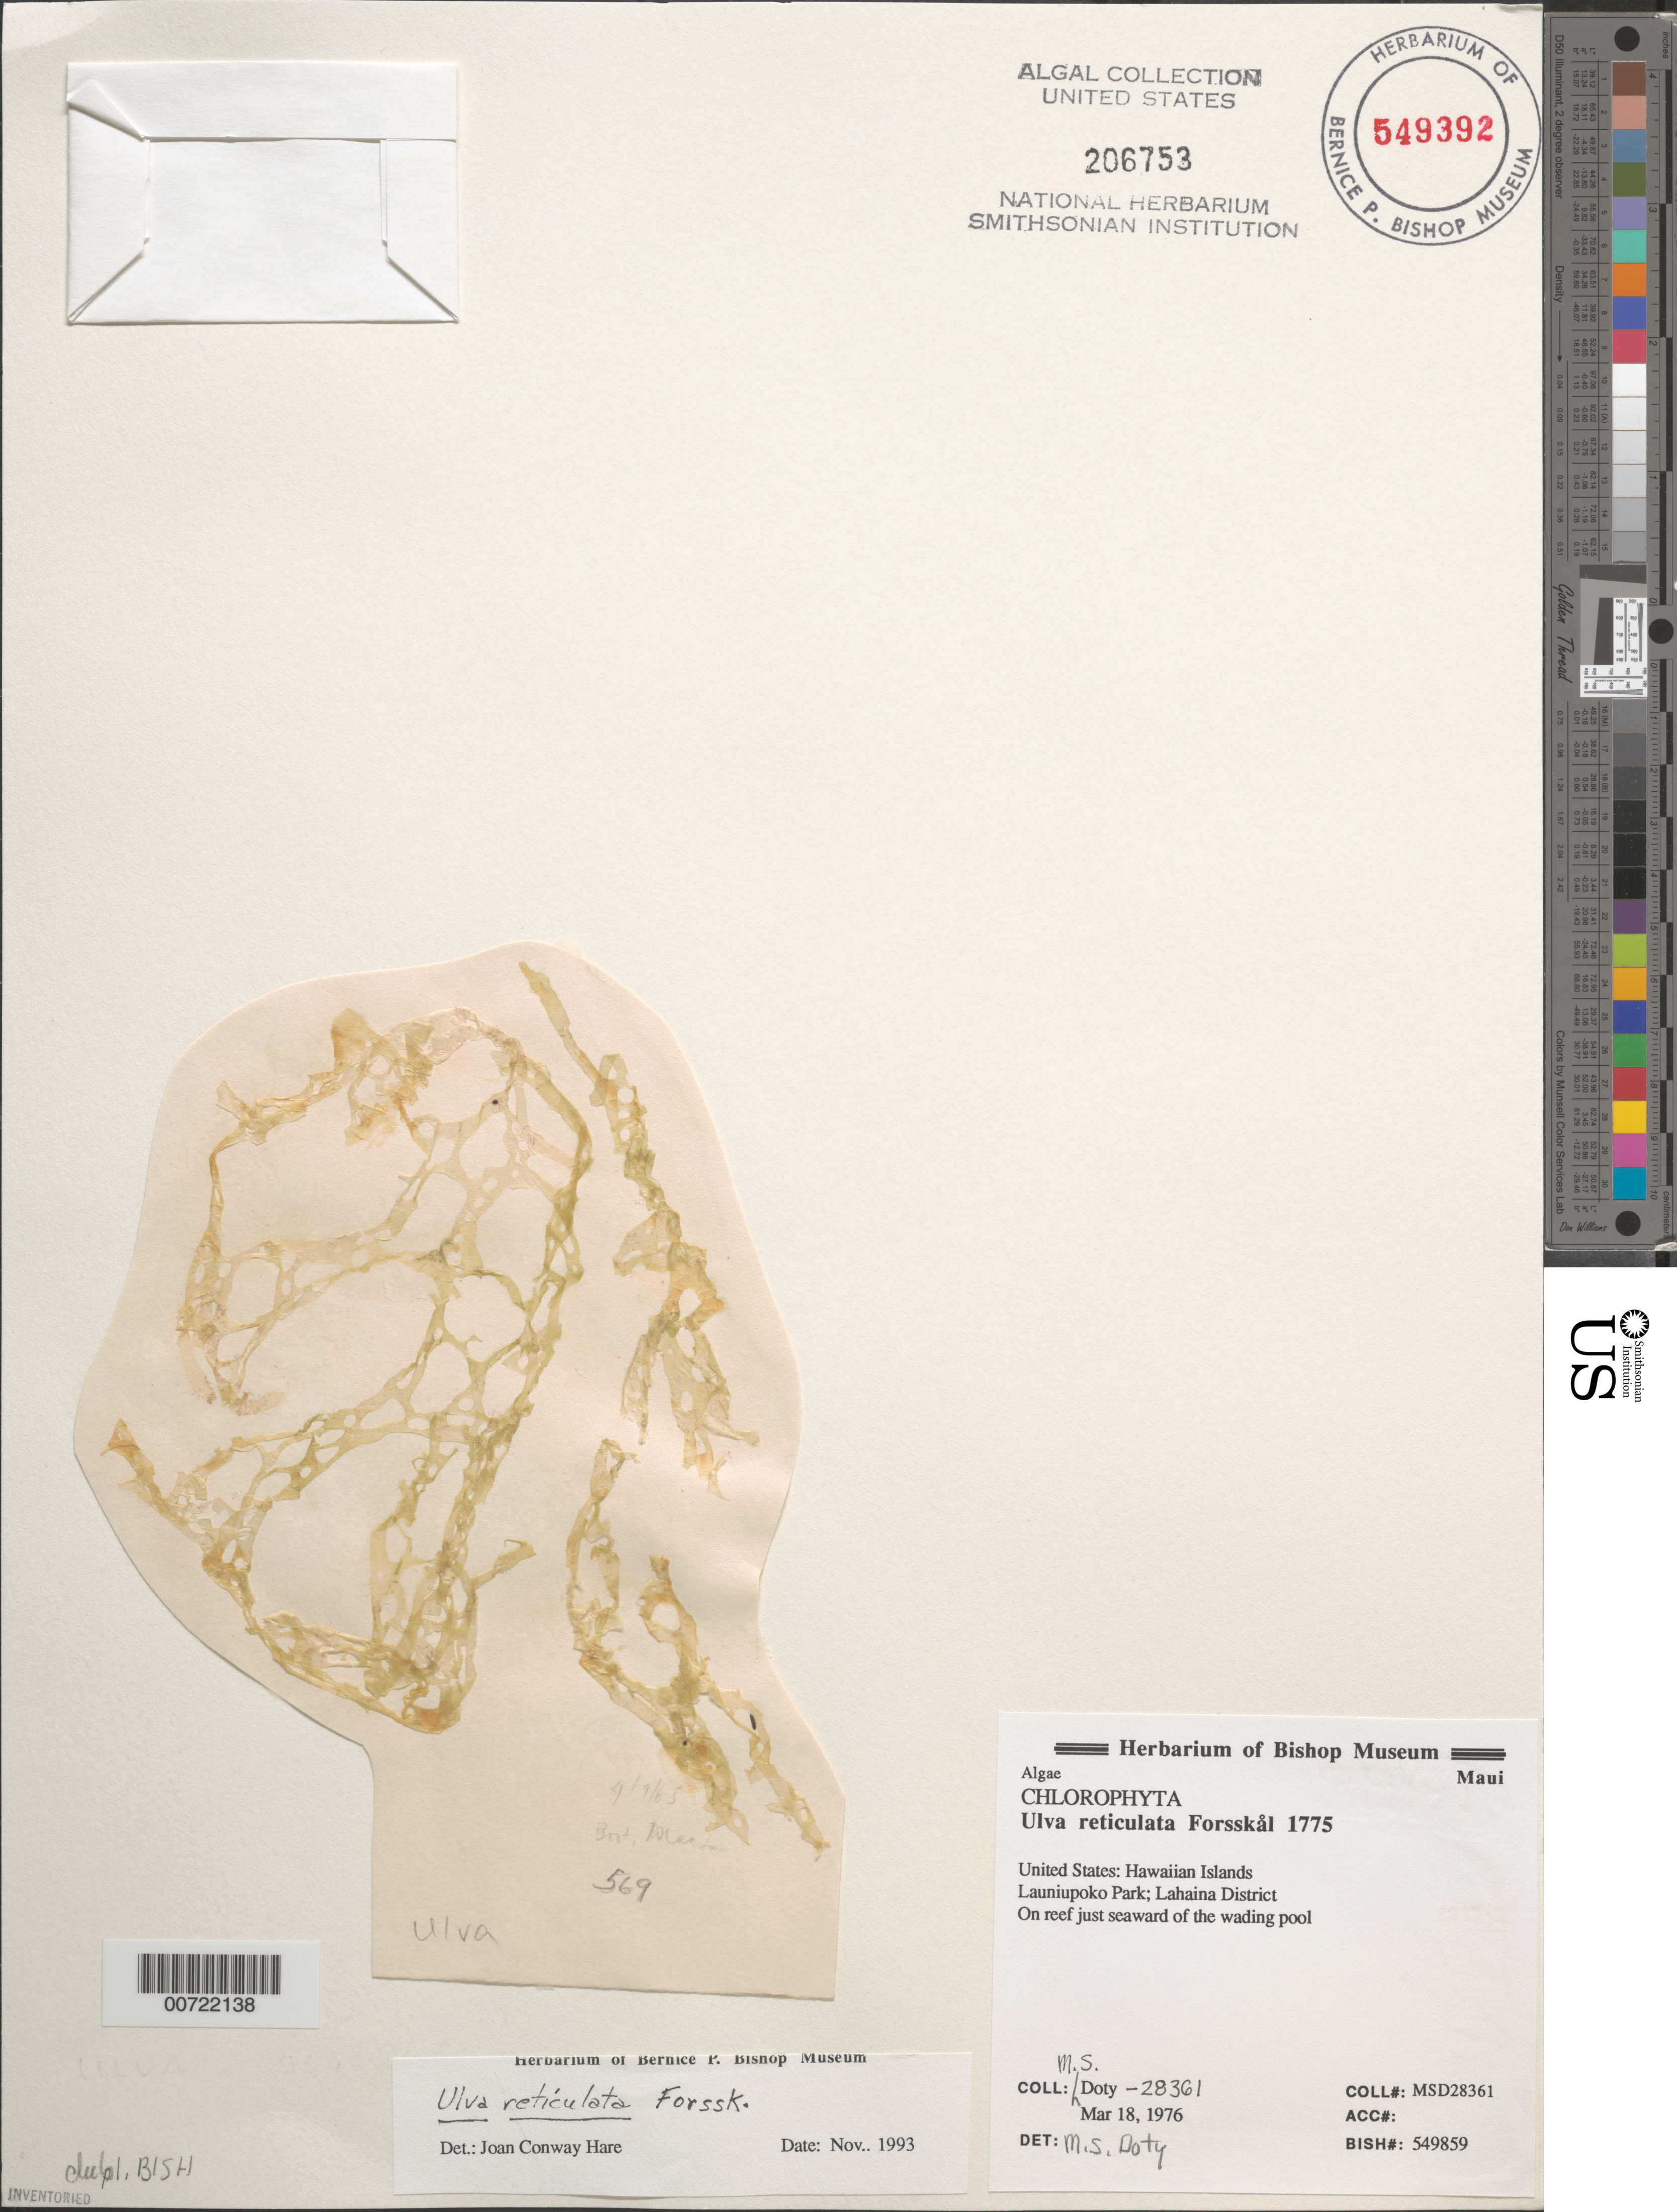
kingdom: Plantae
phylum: Chlorophyta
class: Ulvophyceae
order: Ulvales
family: Ulvaceae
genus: Ulva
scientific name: Ulva reticulata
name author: Forssk.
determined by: Hare, Joan Conway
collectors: M. S. Doty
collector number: MSD 28361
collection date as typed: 18 Mar 1976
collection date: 1976-03-18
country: United States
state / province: Hawaii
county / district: Maui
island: Maui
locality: Launiupoko Park, Lahaina District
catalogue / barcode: US 206753